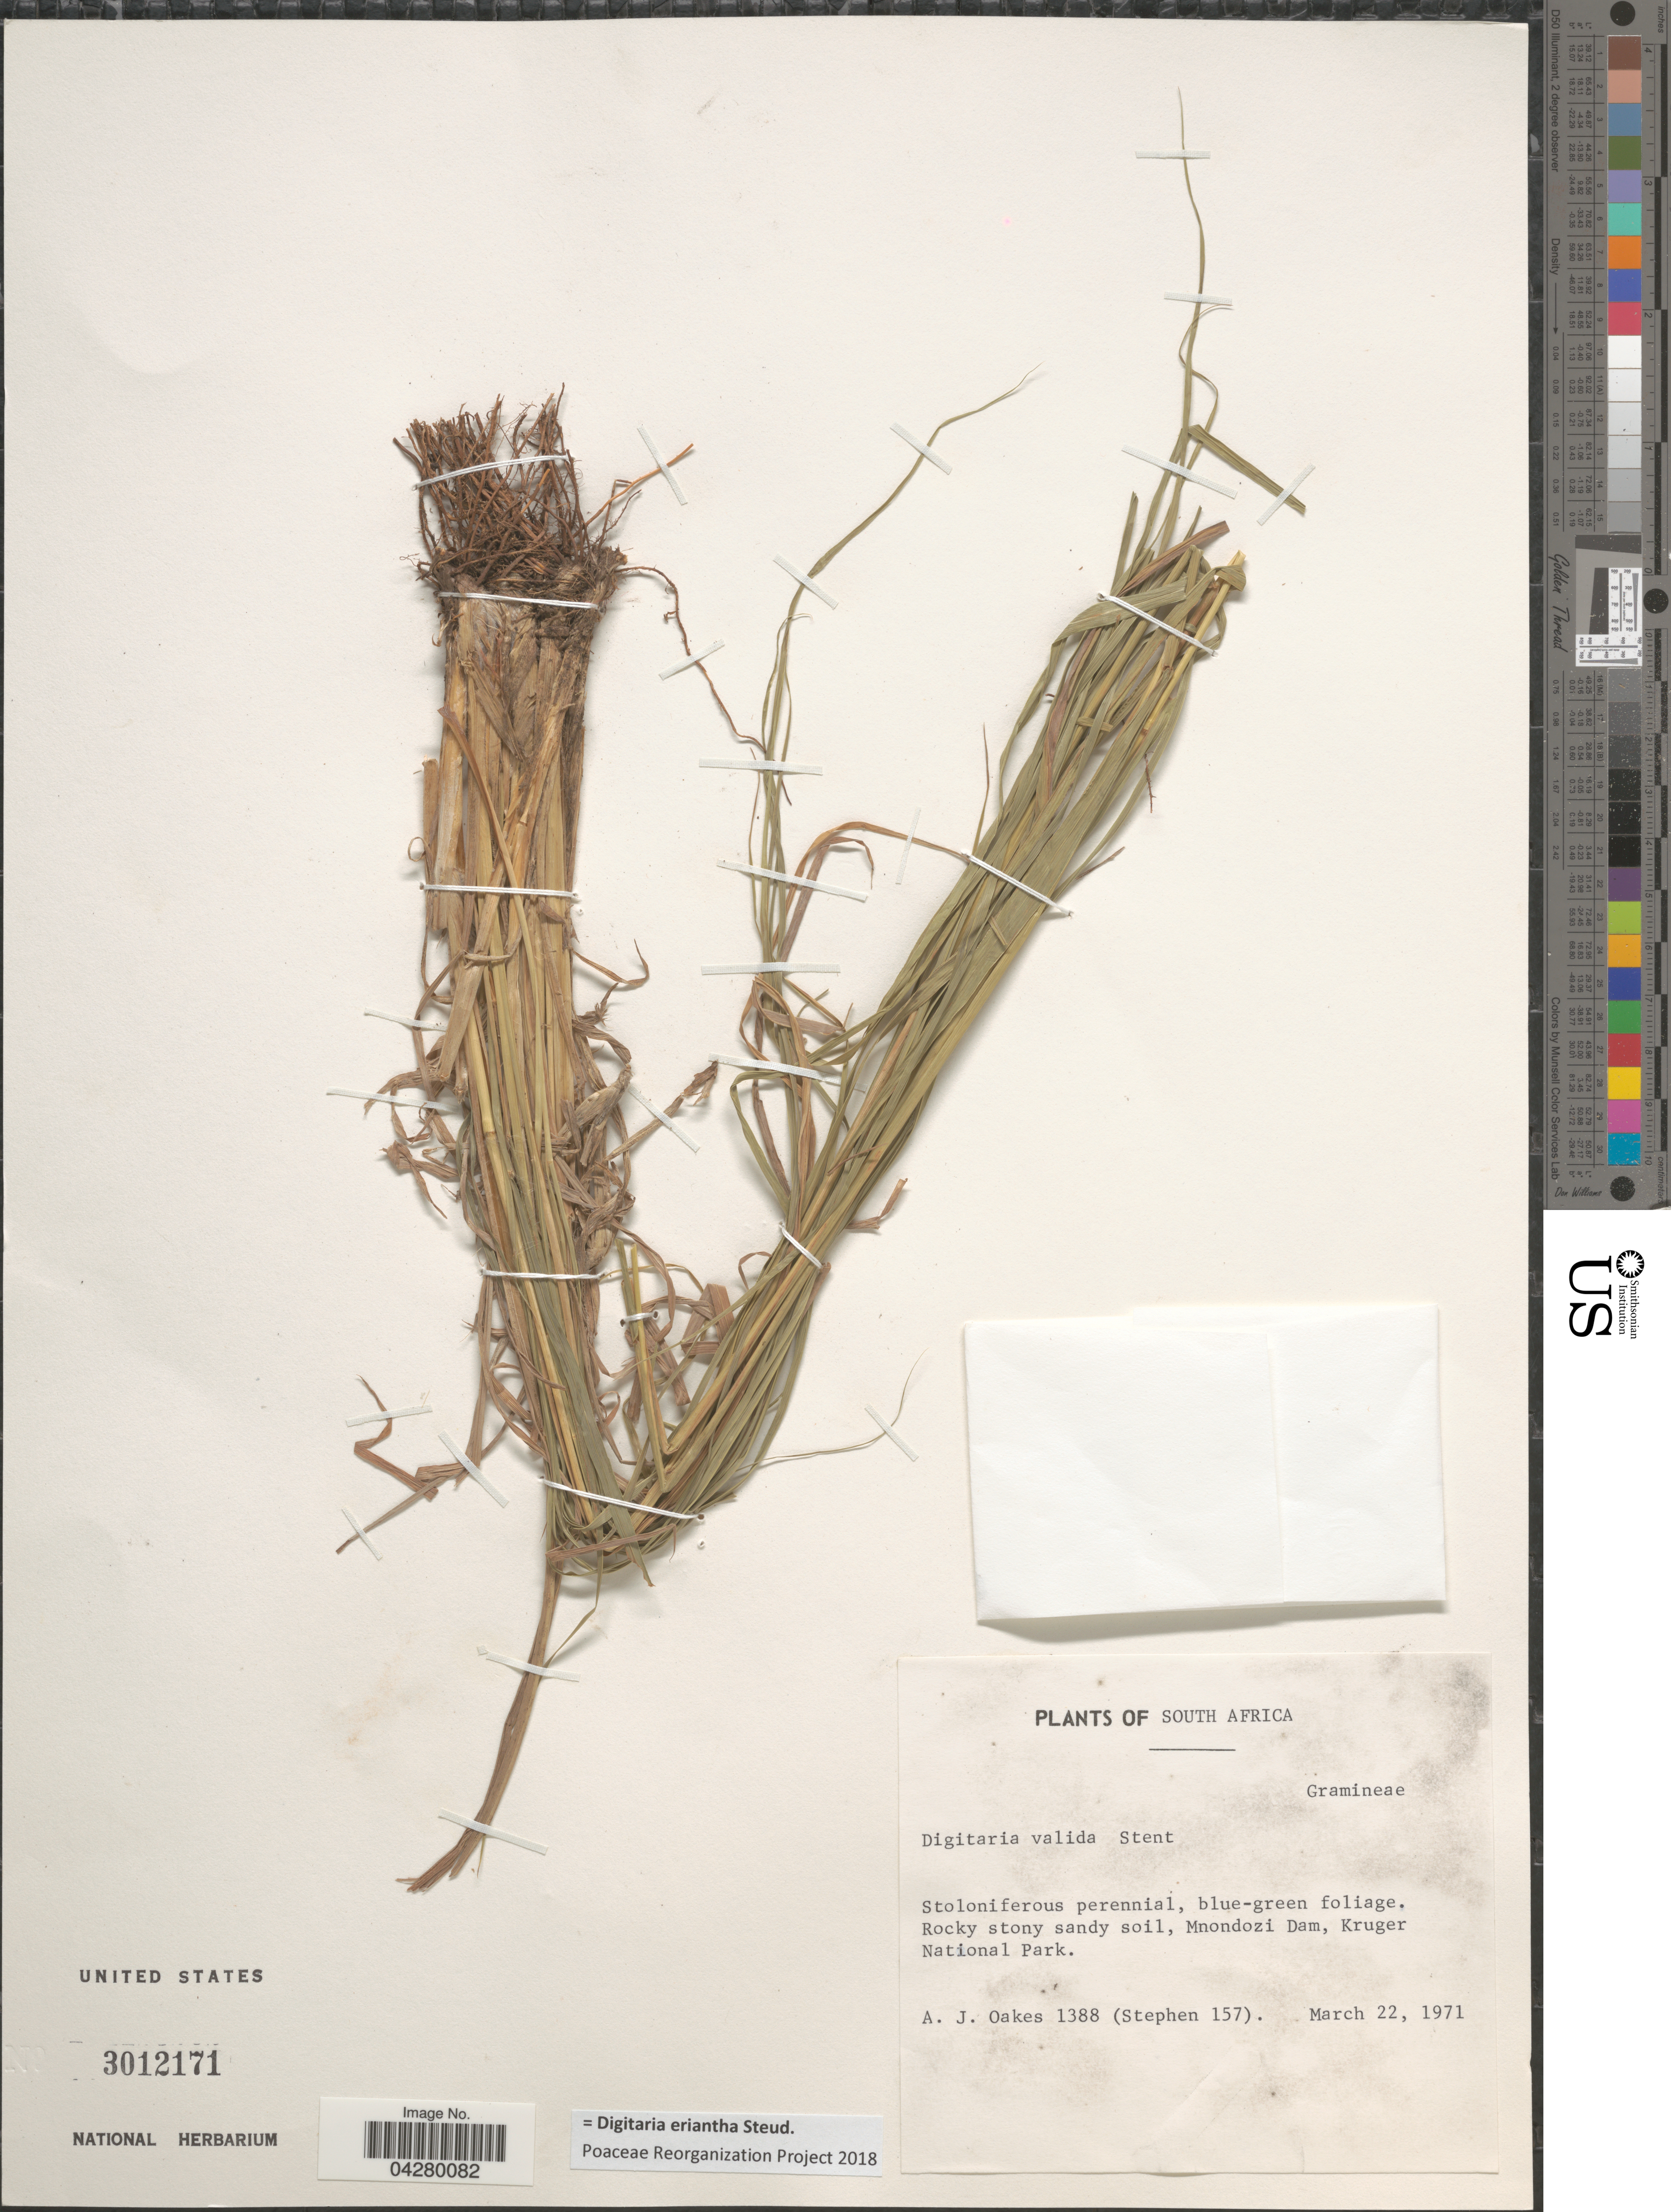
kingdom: Plantae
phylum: Tracheophyta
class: Liliopsida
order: Poales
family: Poaceae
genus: Digitaria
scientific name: Digitaria eriantha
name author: Steud.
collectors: A. Oakes & Stephen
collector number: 1388/157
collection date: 1971-03-22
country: South Africa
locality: Rocky stony sandy soil, Mnondozi Dam, Kruger National Park.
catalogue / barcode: US 3012171